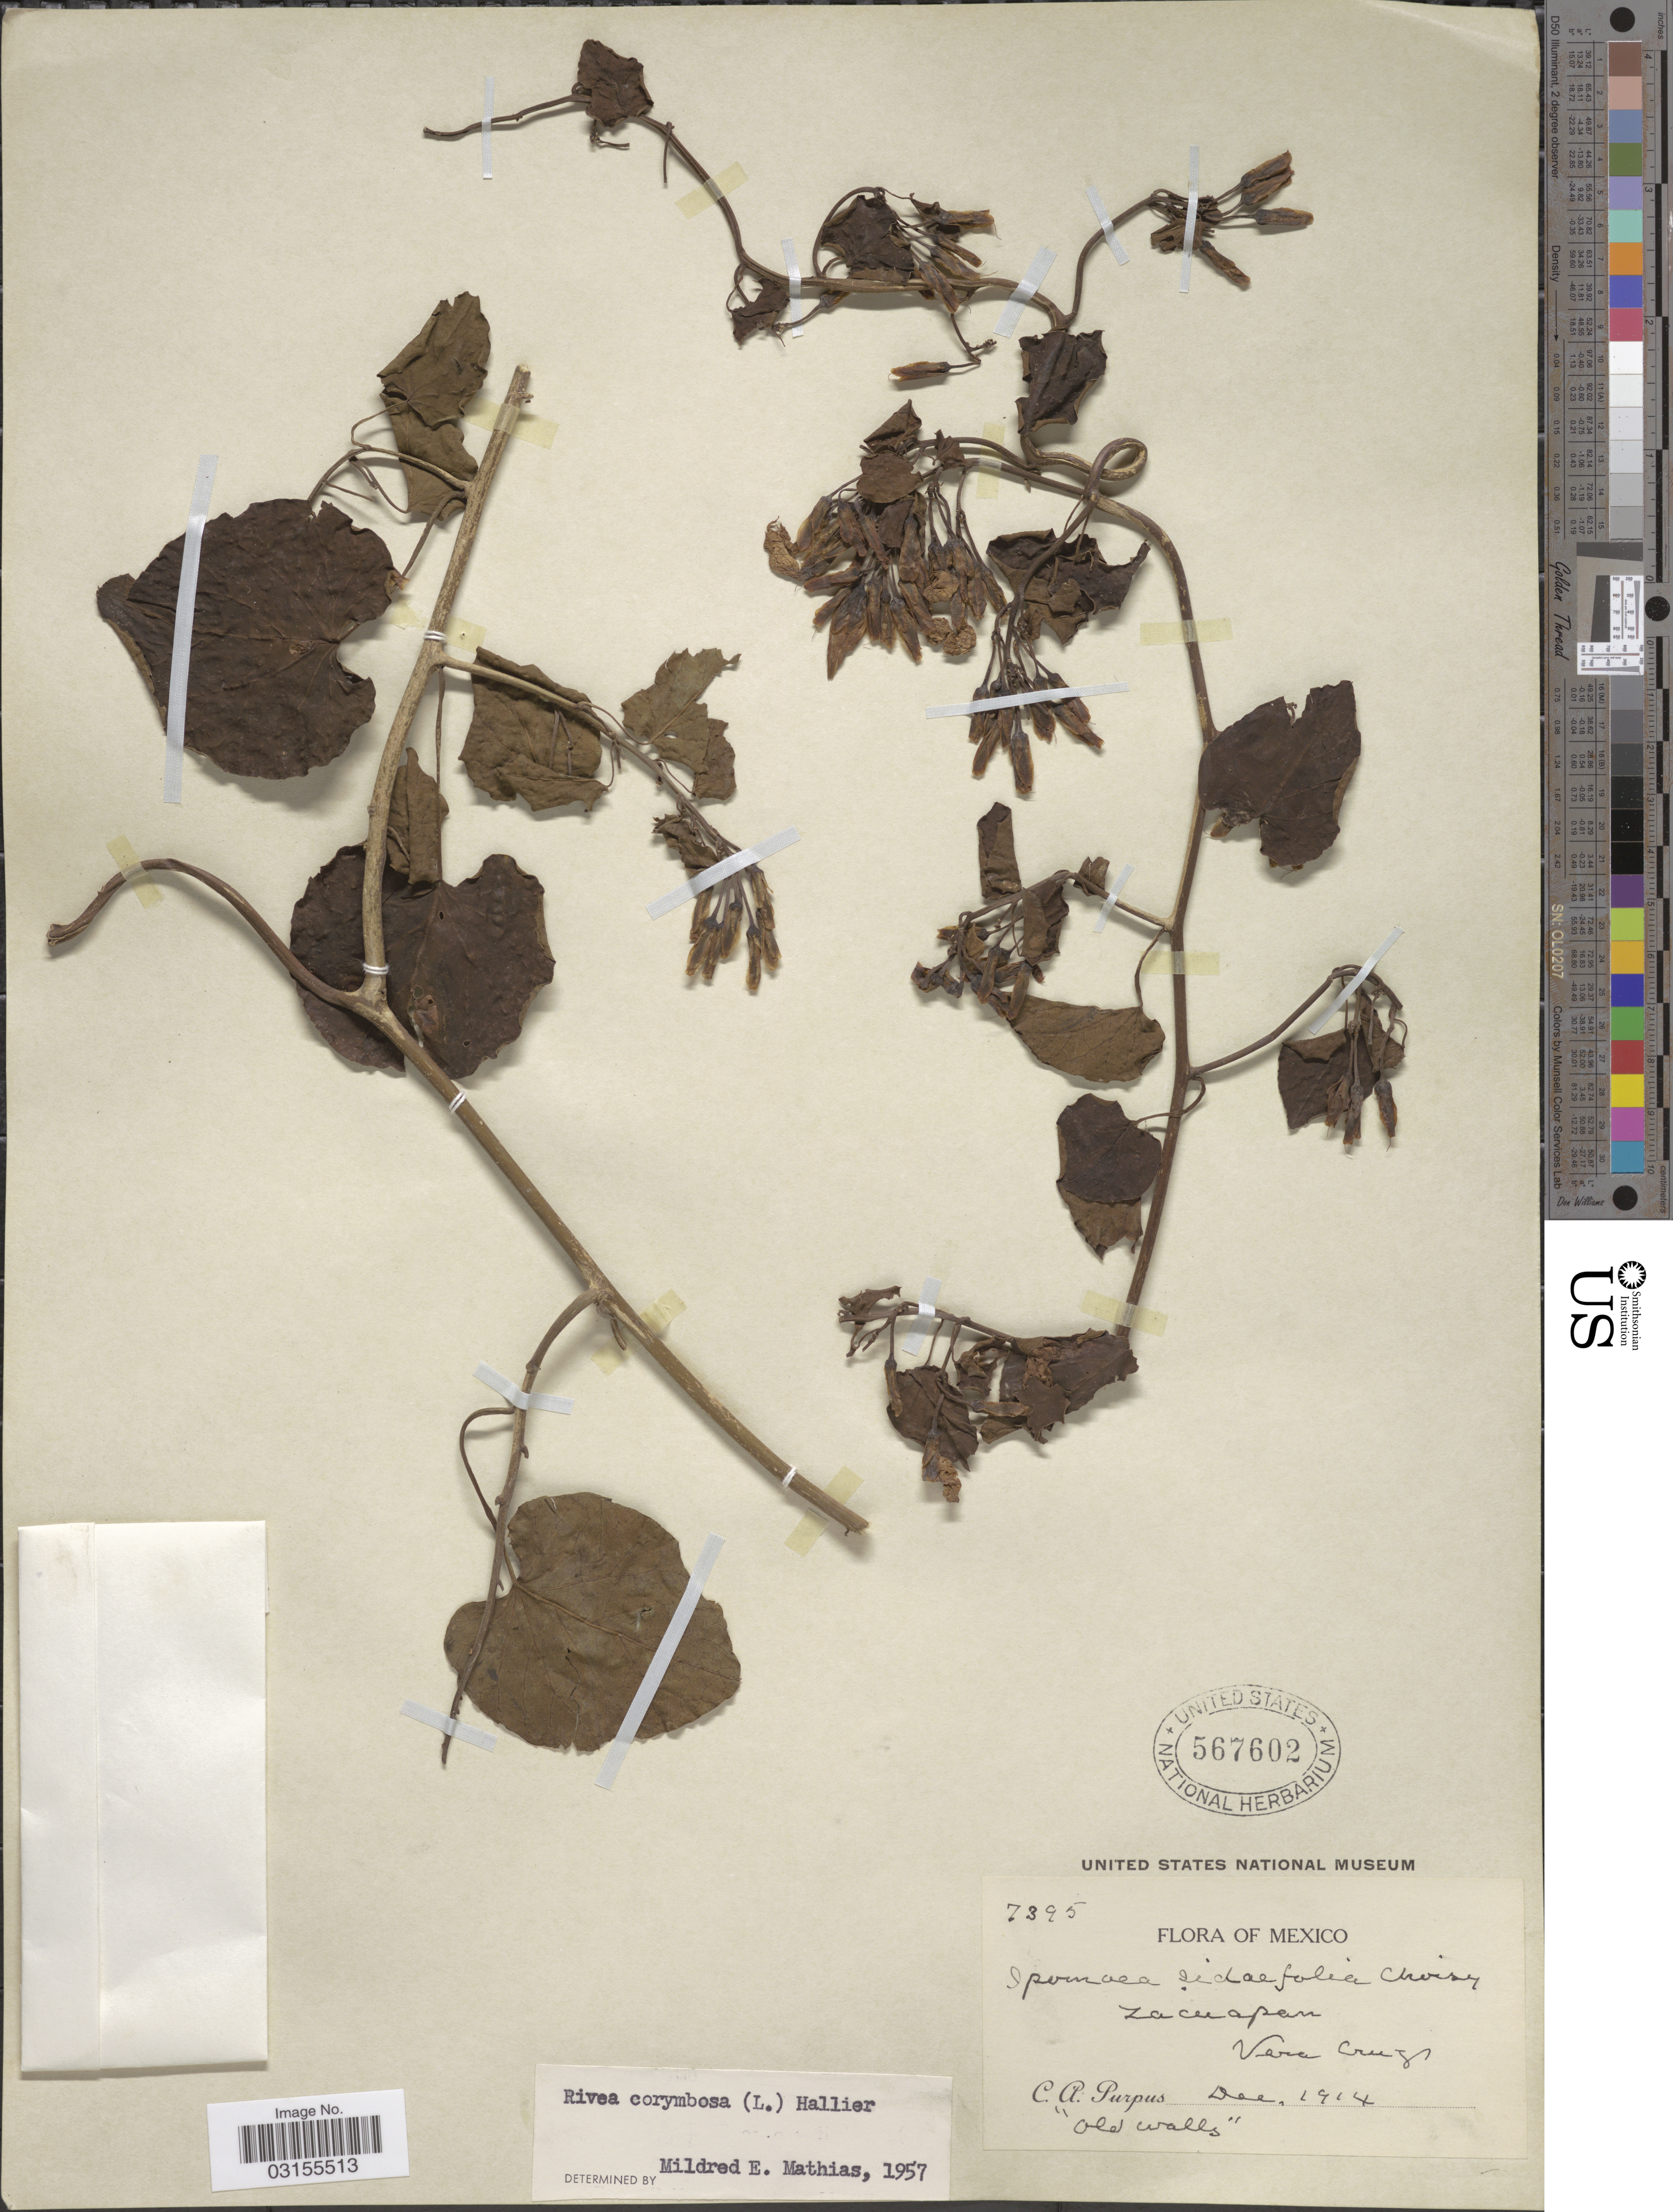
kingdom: Plantae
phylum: Tracheophyta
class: Magnoliopsida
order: Solanales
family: Convolvulaceae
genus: Turbina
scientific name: Turbina corymbosa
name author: (L.) Raf.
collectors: C. A. Purpus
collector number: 7395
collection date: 1914-12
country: Mexico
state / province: Veracruz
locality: Zacuapan, Vera Cruz.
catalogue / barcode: US 567602